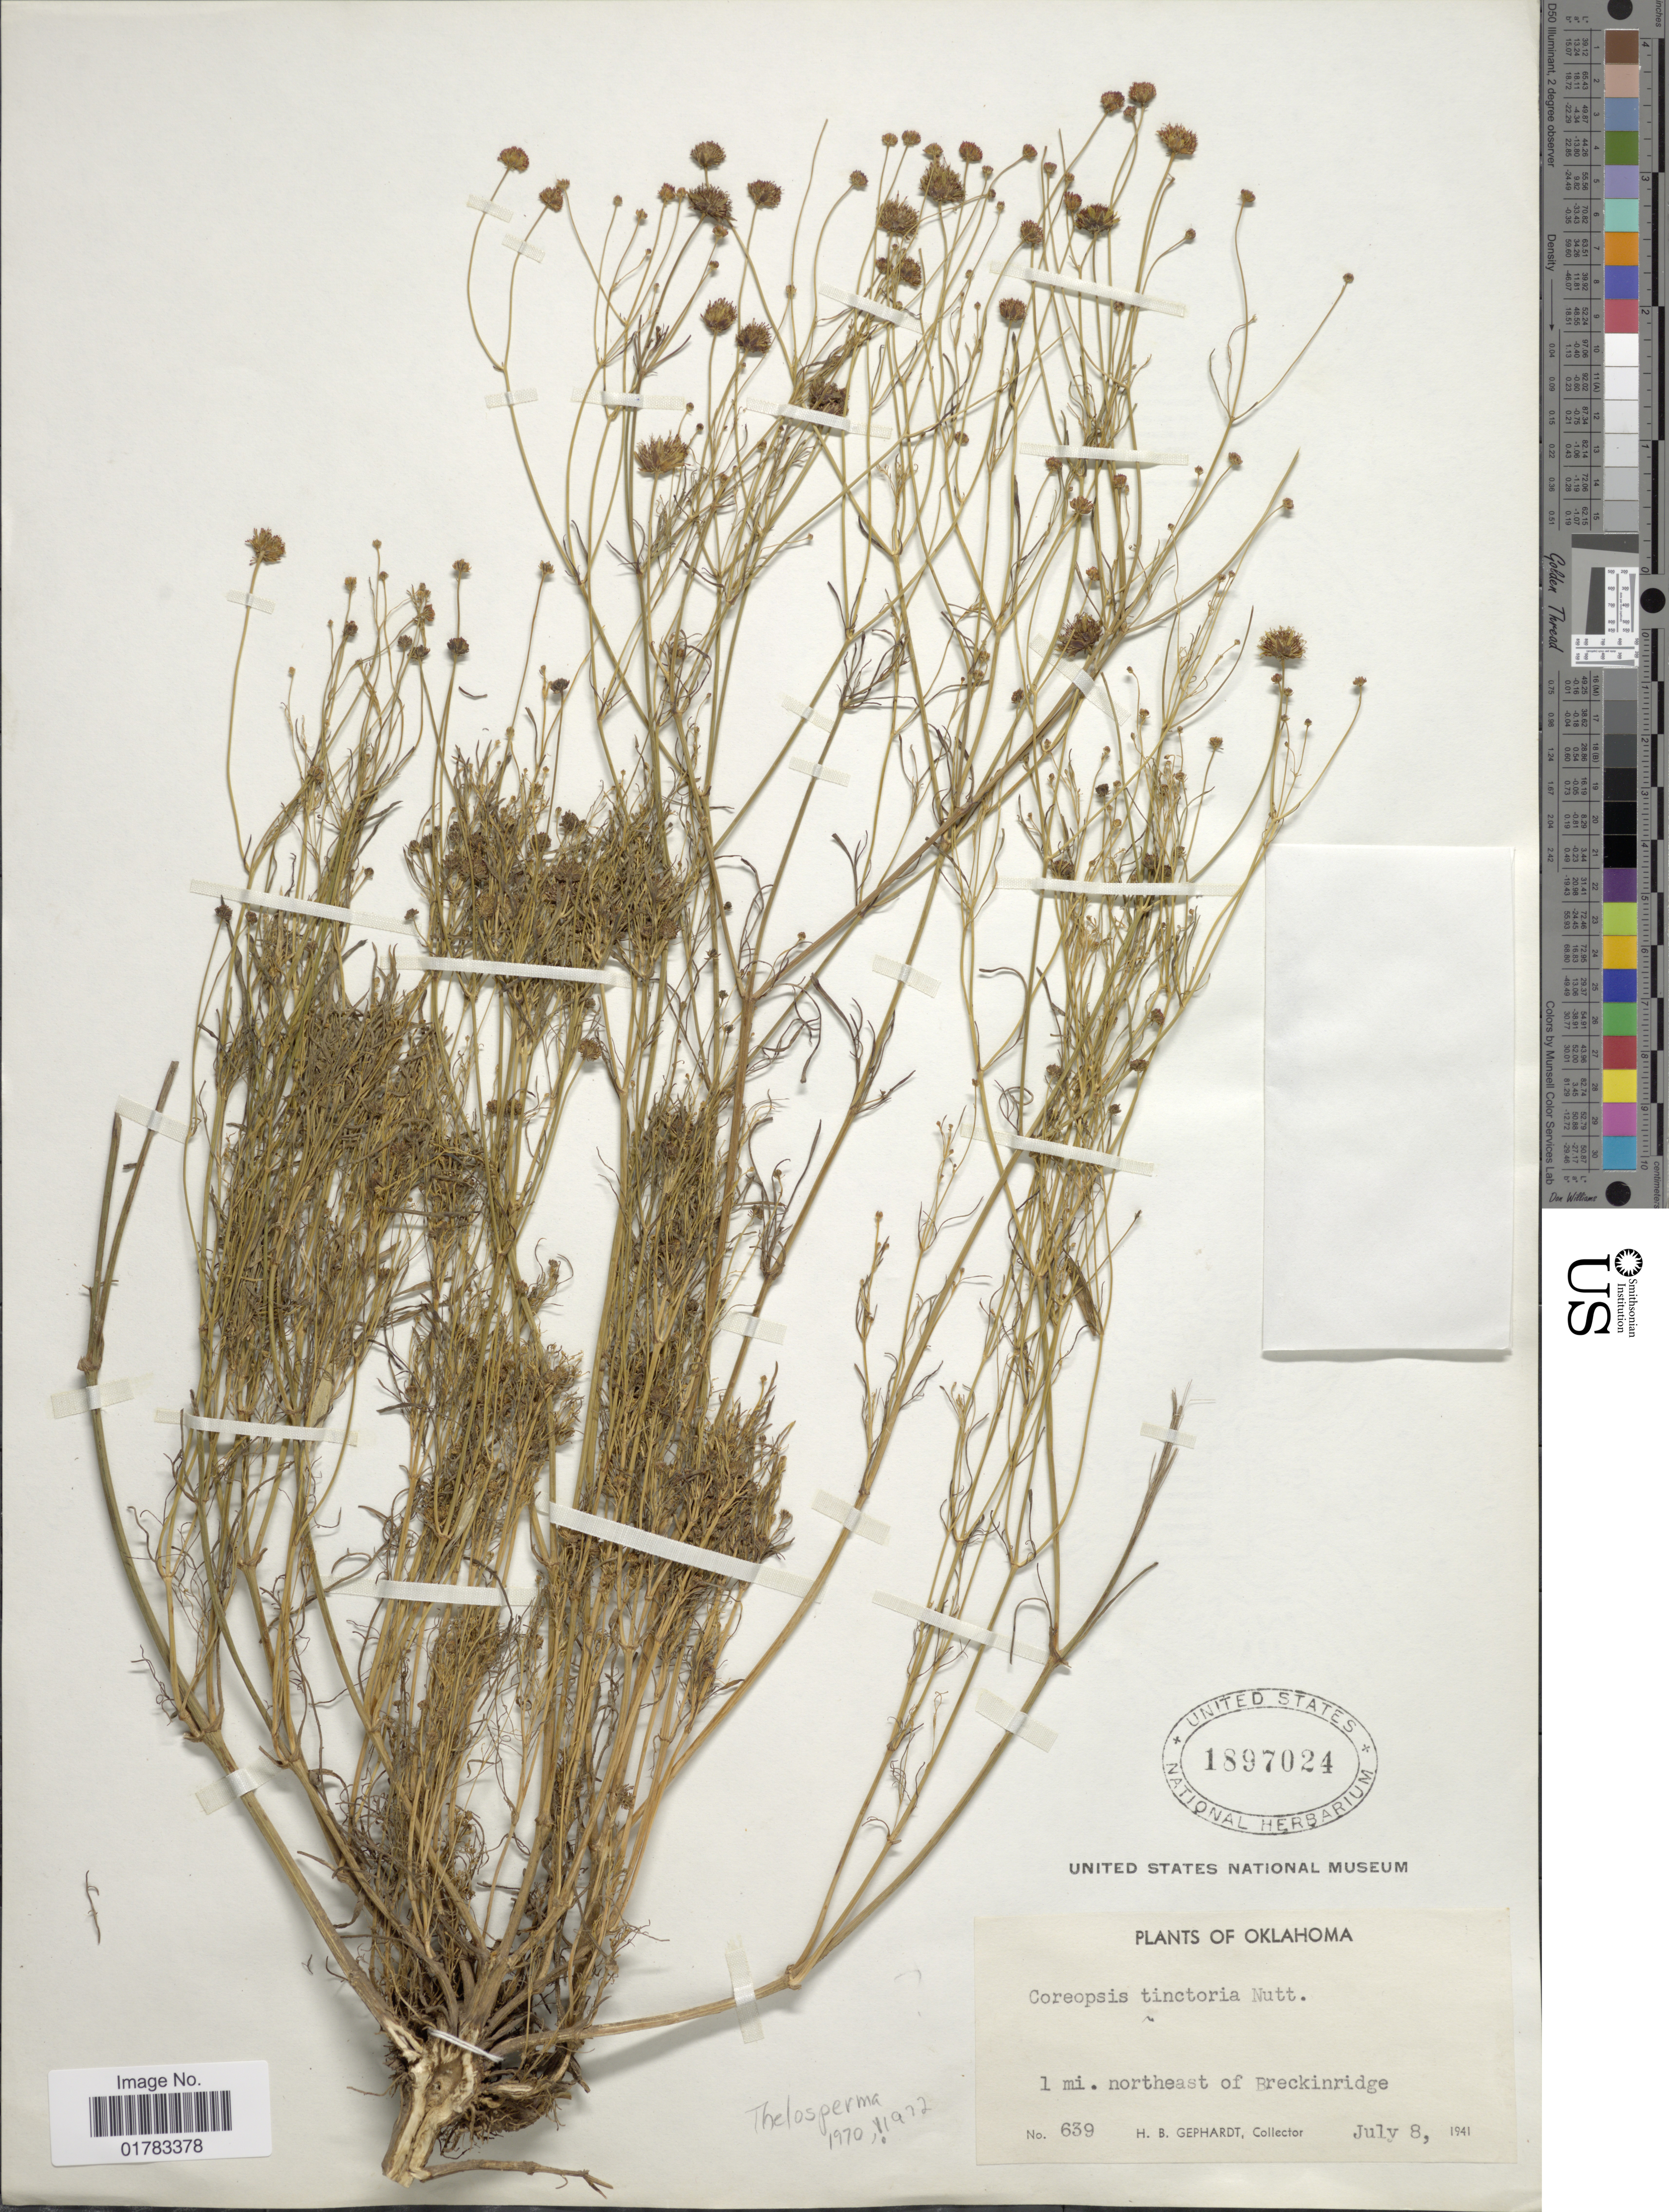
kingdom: Plantae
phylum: Tracheophyta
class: Magnoliopsida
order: Asterales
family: Asteraceae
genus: Coreopsis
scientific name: Coreopsis tinctoria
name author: Nutt.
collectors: H. Gephardt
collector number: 639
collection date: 1941-07-08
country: United States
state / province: Oklahoma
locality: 1 mi. northeast of Breckinridge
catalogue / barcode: US 1897024